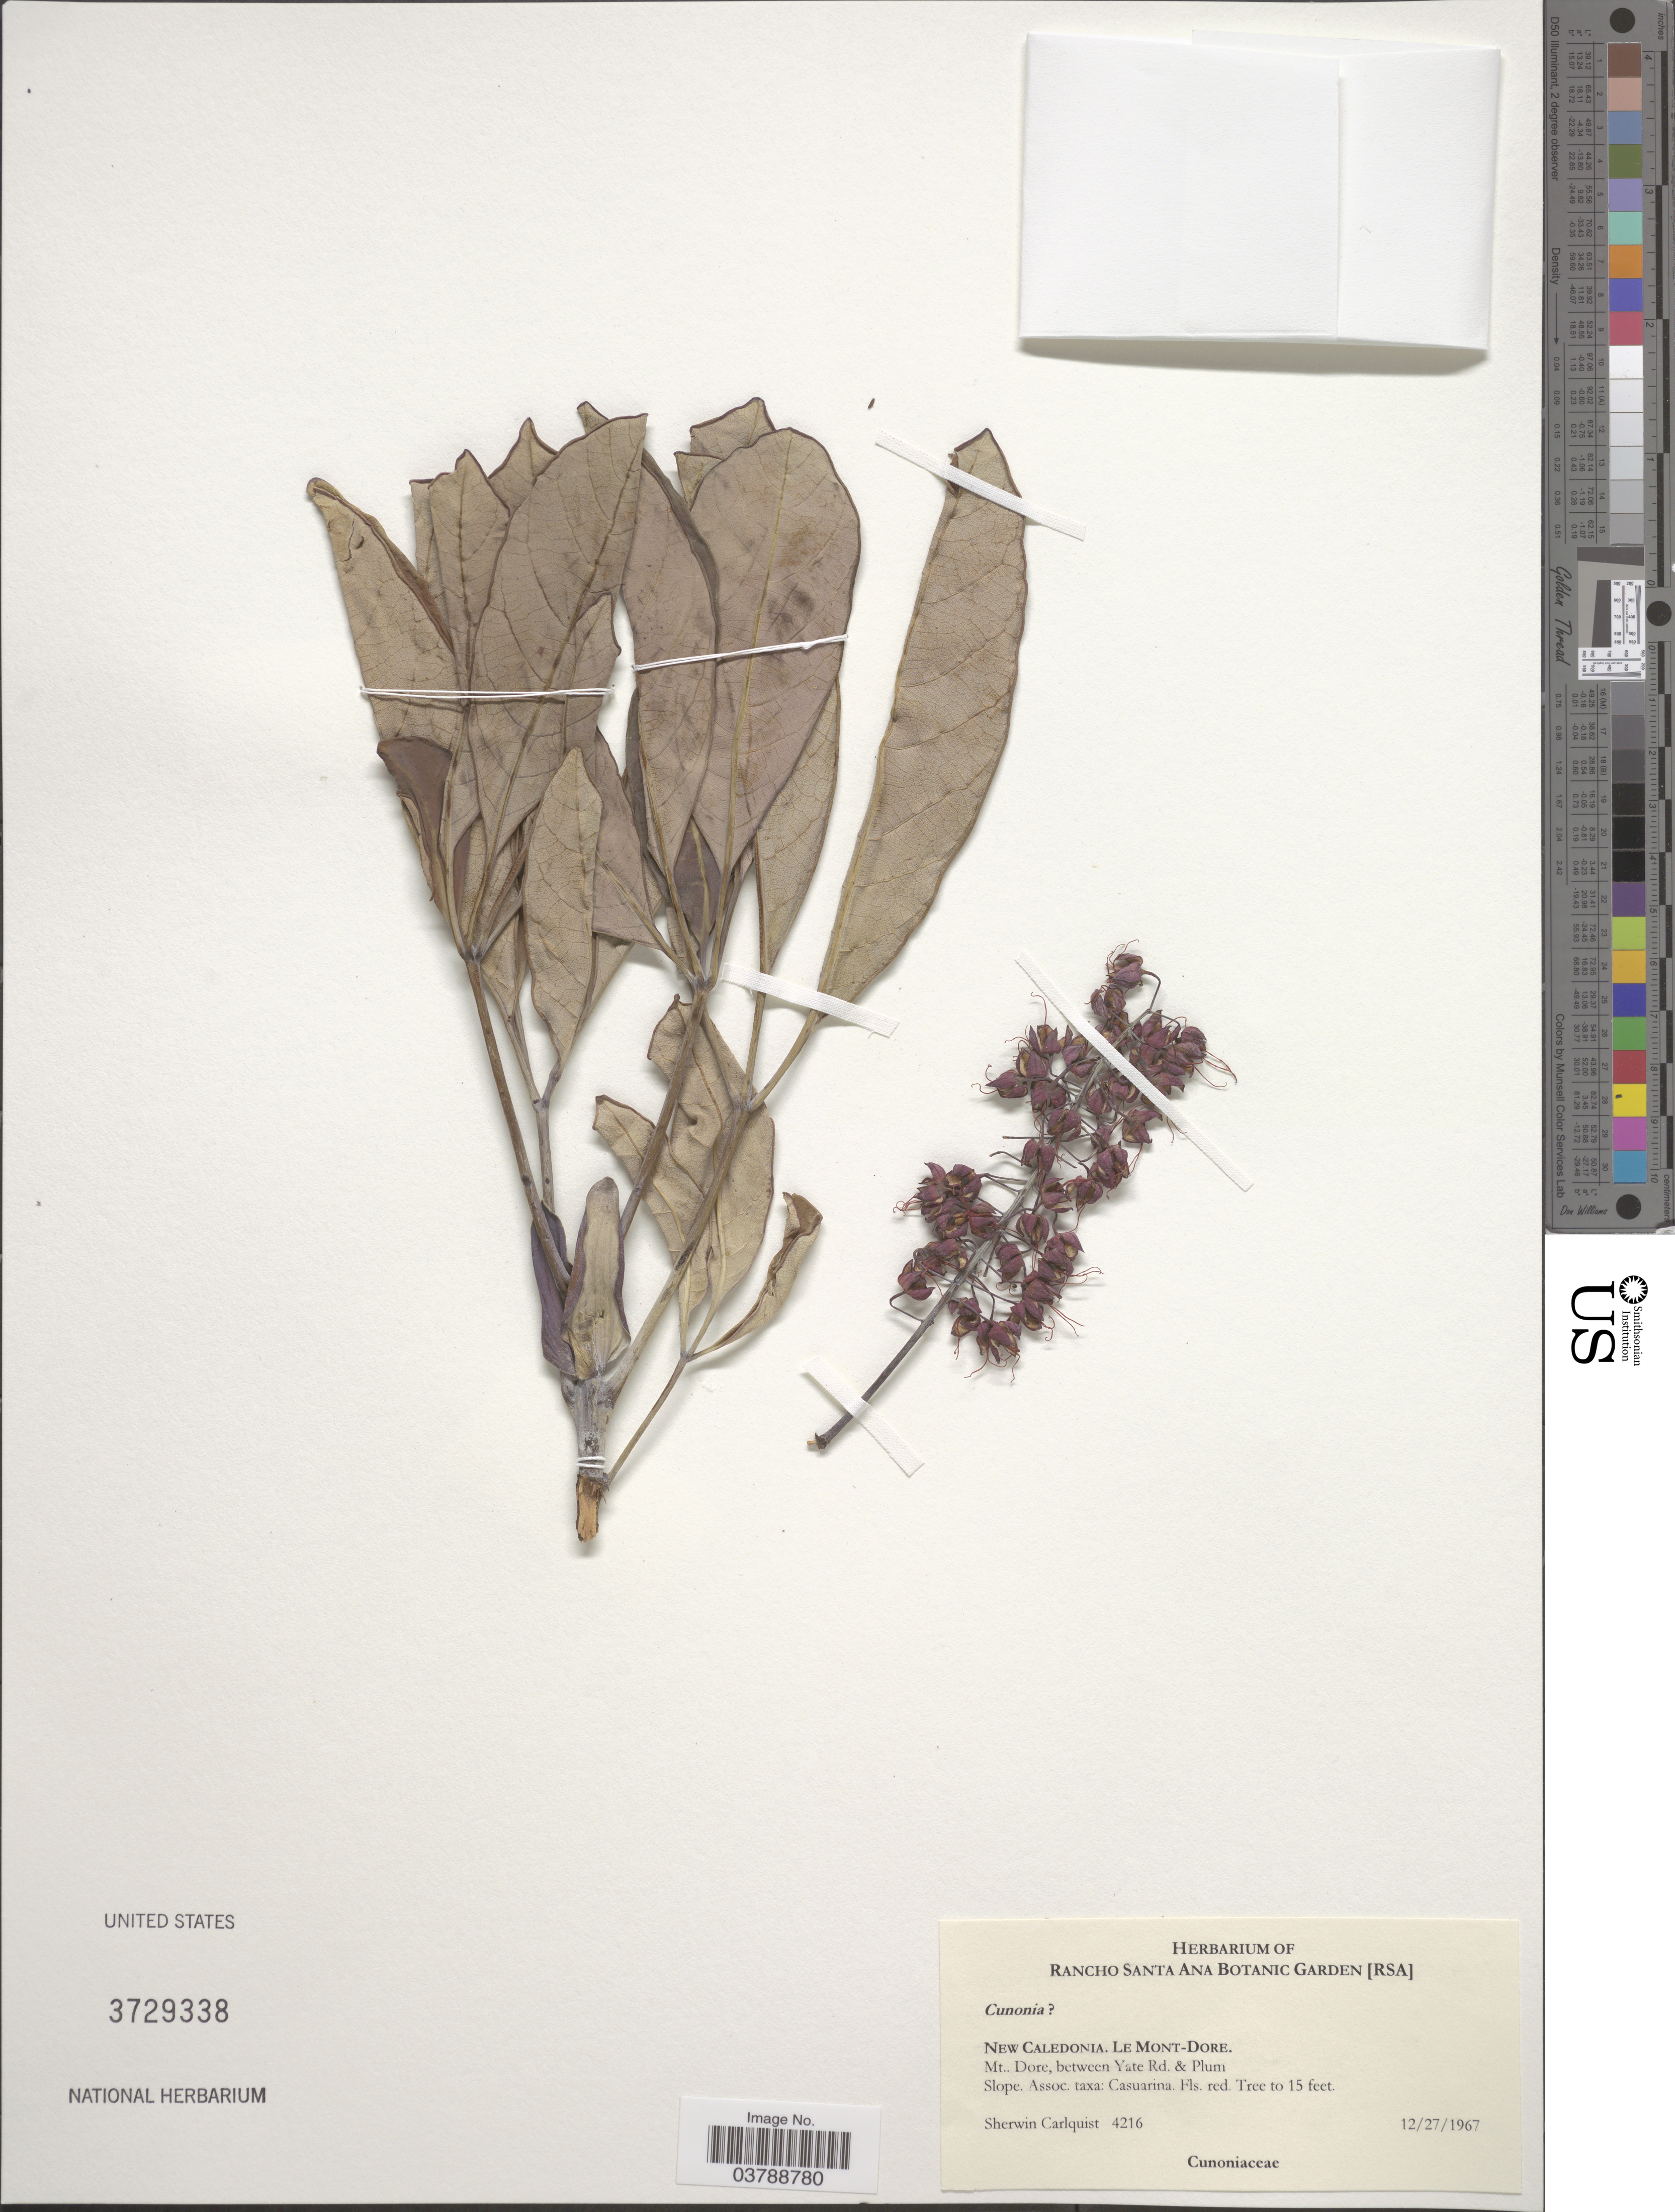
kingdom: Plantae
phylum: Tracheophyta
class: Magnoliopsida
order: Oxalidales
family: Cunoniaceae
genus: Cunonia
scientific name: Cunonia sp.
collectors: S. Carlquist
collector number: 4216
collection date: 1967-12-27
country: New Caledonia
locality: Le Mont-Dore. Mt..Dore, between Yate Rd. & Plum.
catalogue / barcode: US 3729338